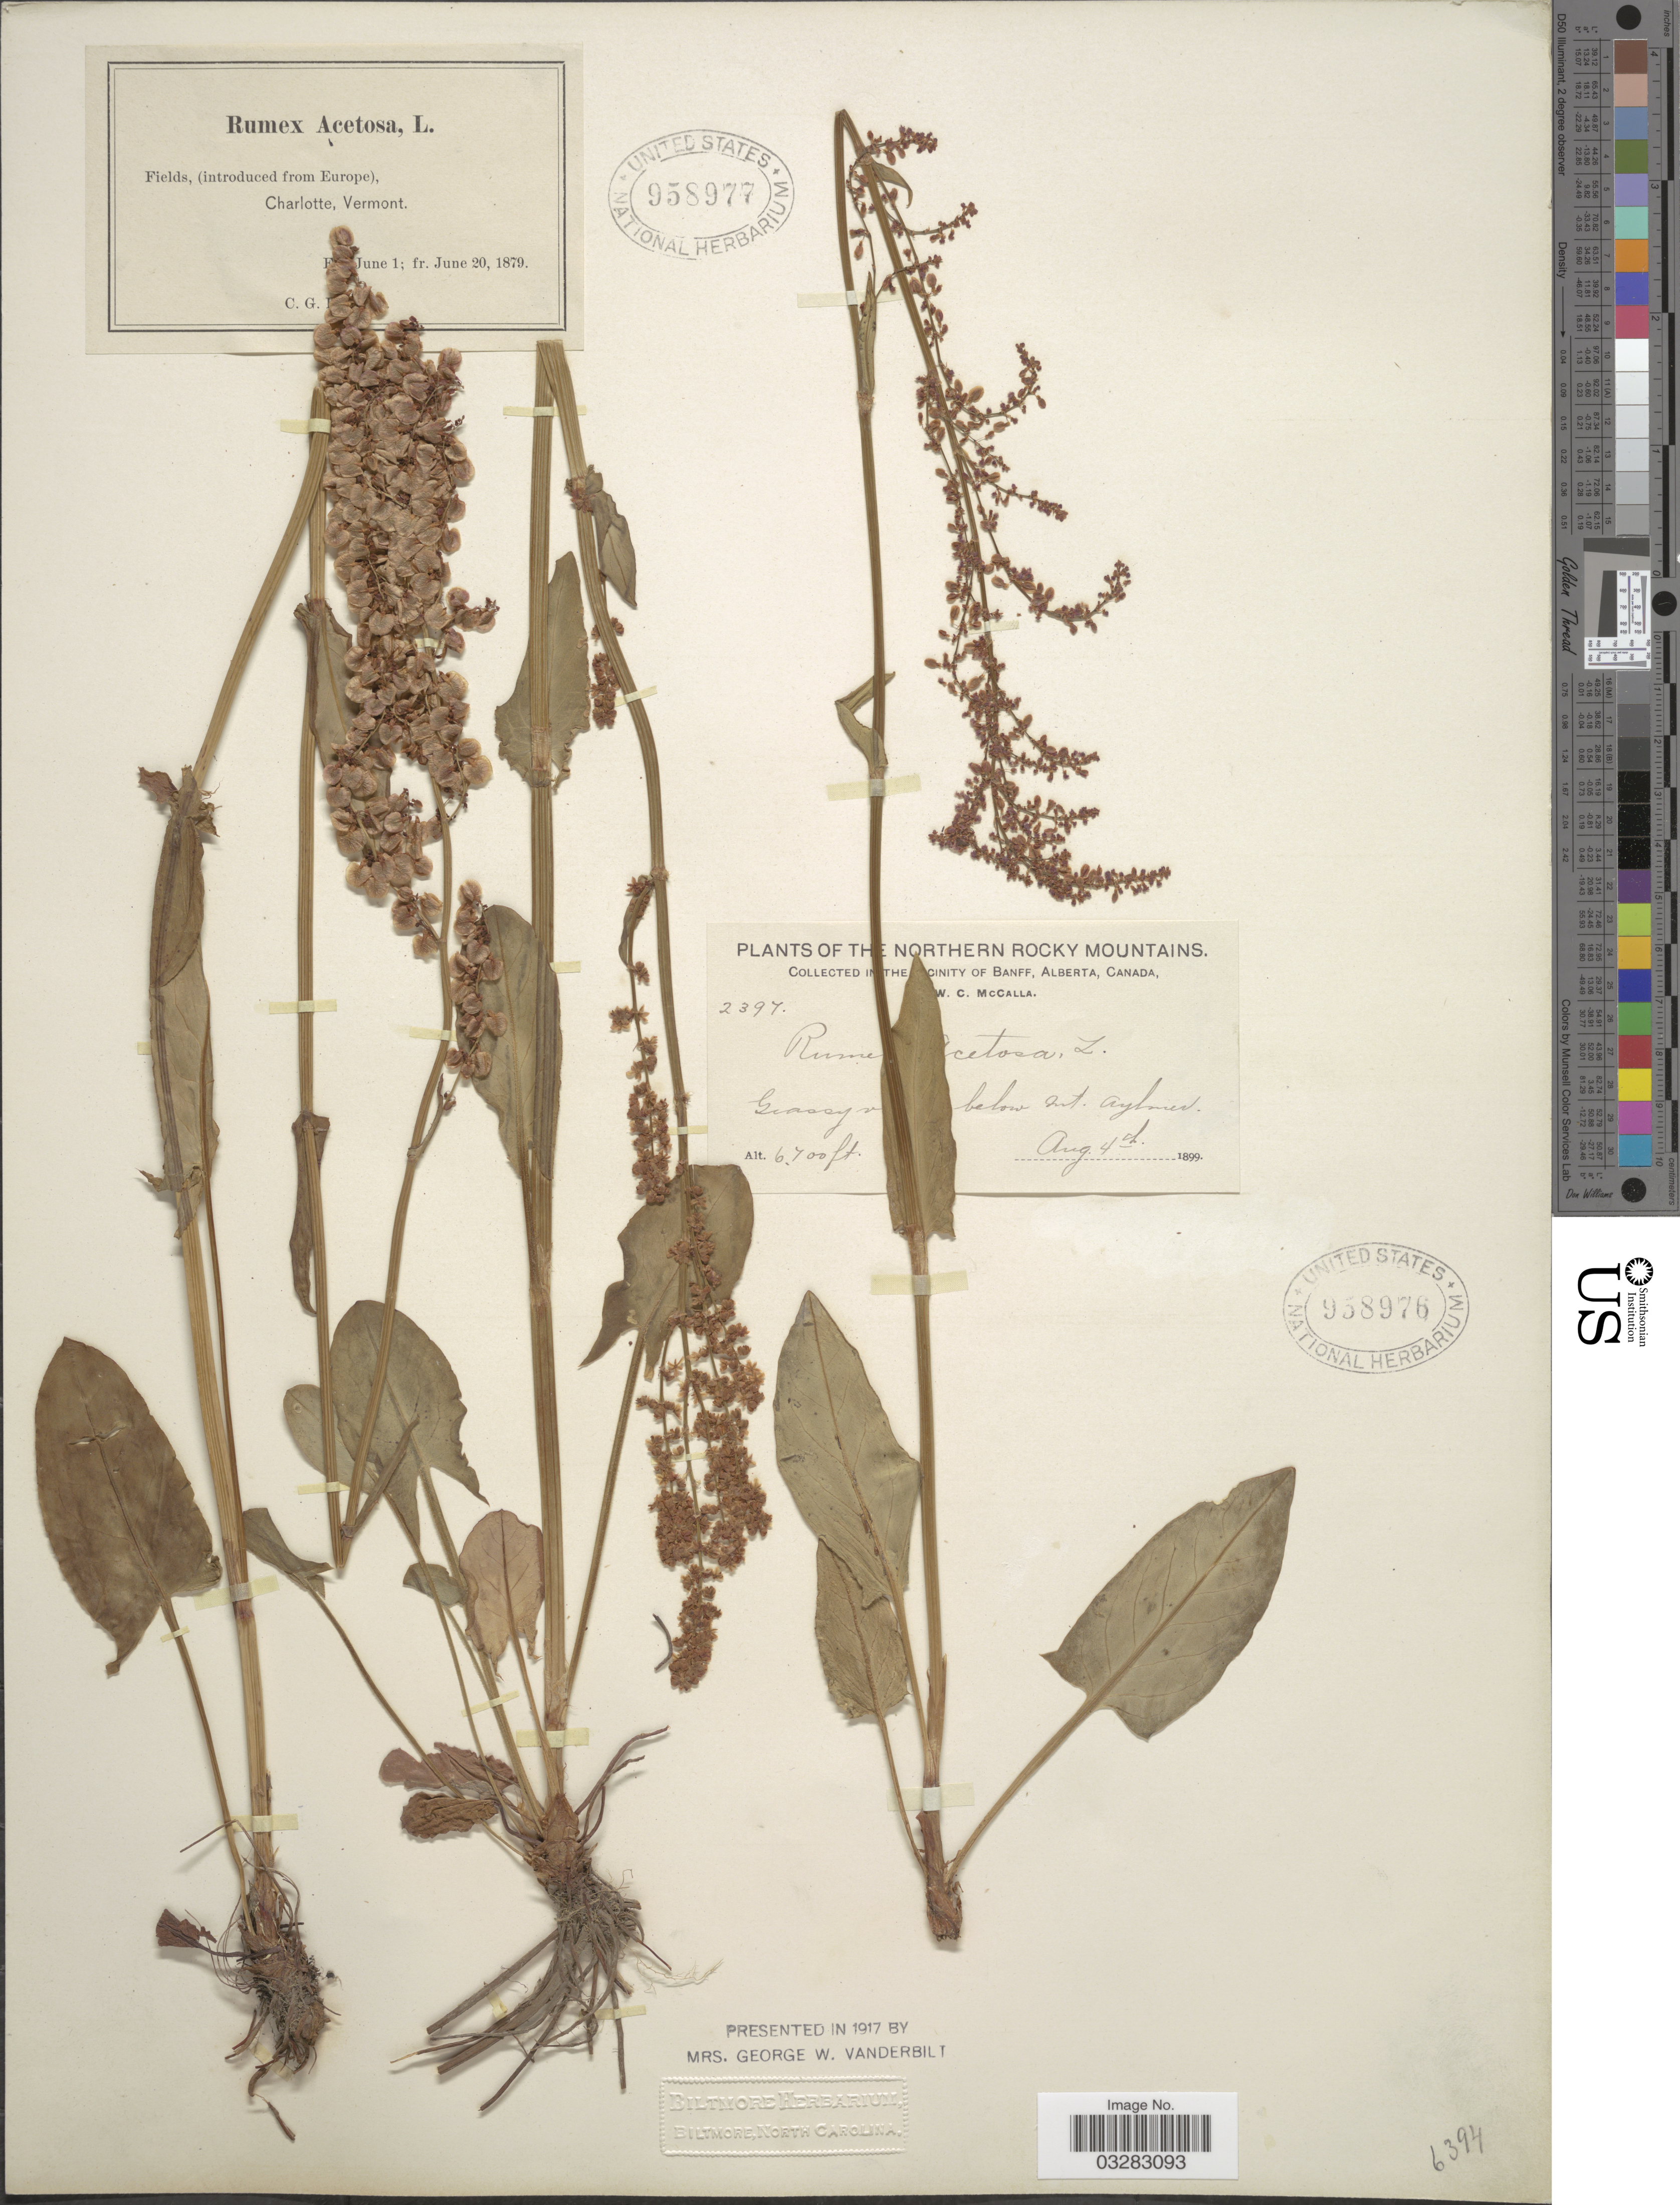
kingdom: Plantae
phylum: Tracheophyta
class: Magnoliopsida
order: Caryophyllales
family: Polygonaceae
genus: Rumex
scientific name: Rumex acetosa subsp. alpestris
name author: (Scop.) Á. Löve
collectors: W. McCalla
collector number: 2397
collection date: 1899-08-04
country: Canada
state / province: Alberta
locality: Northern Rocky Mountains. In the Vicinity of Banff, Alberta. Grassy [illegible text] below Mt. Aylmer.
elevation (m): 2042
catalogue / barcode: US 958976